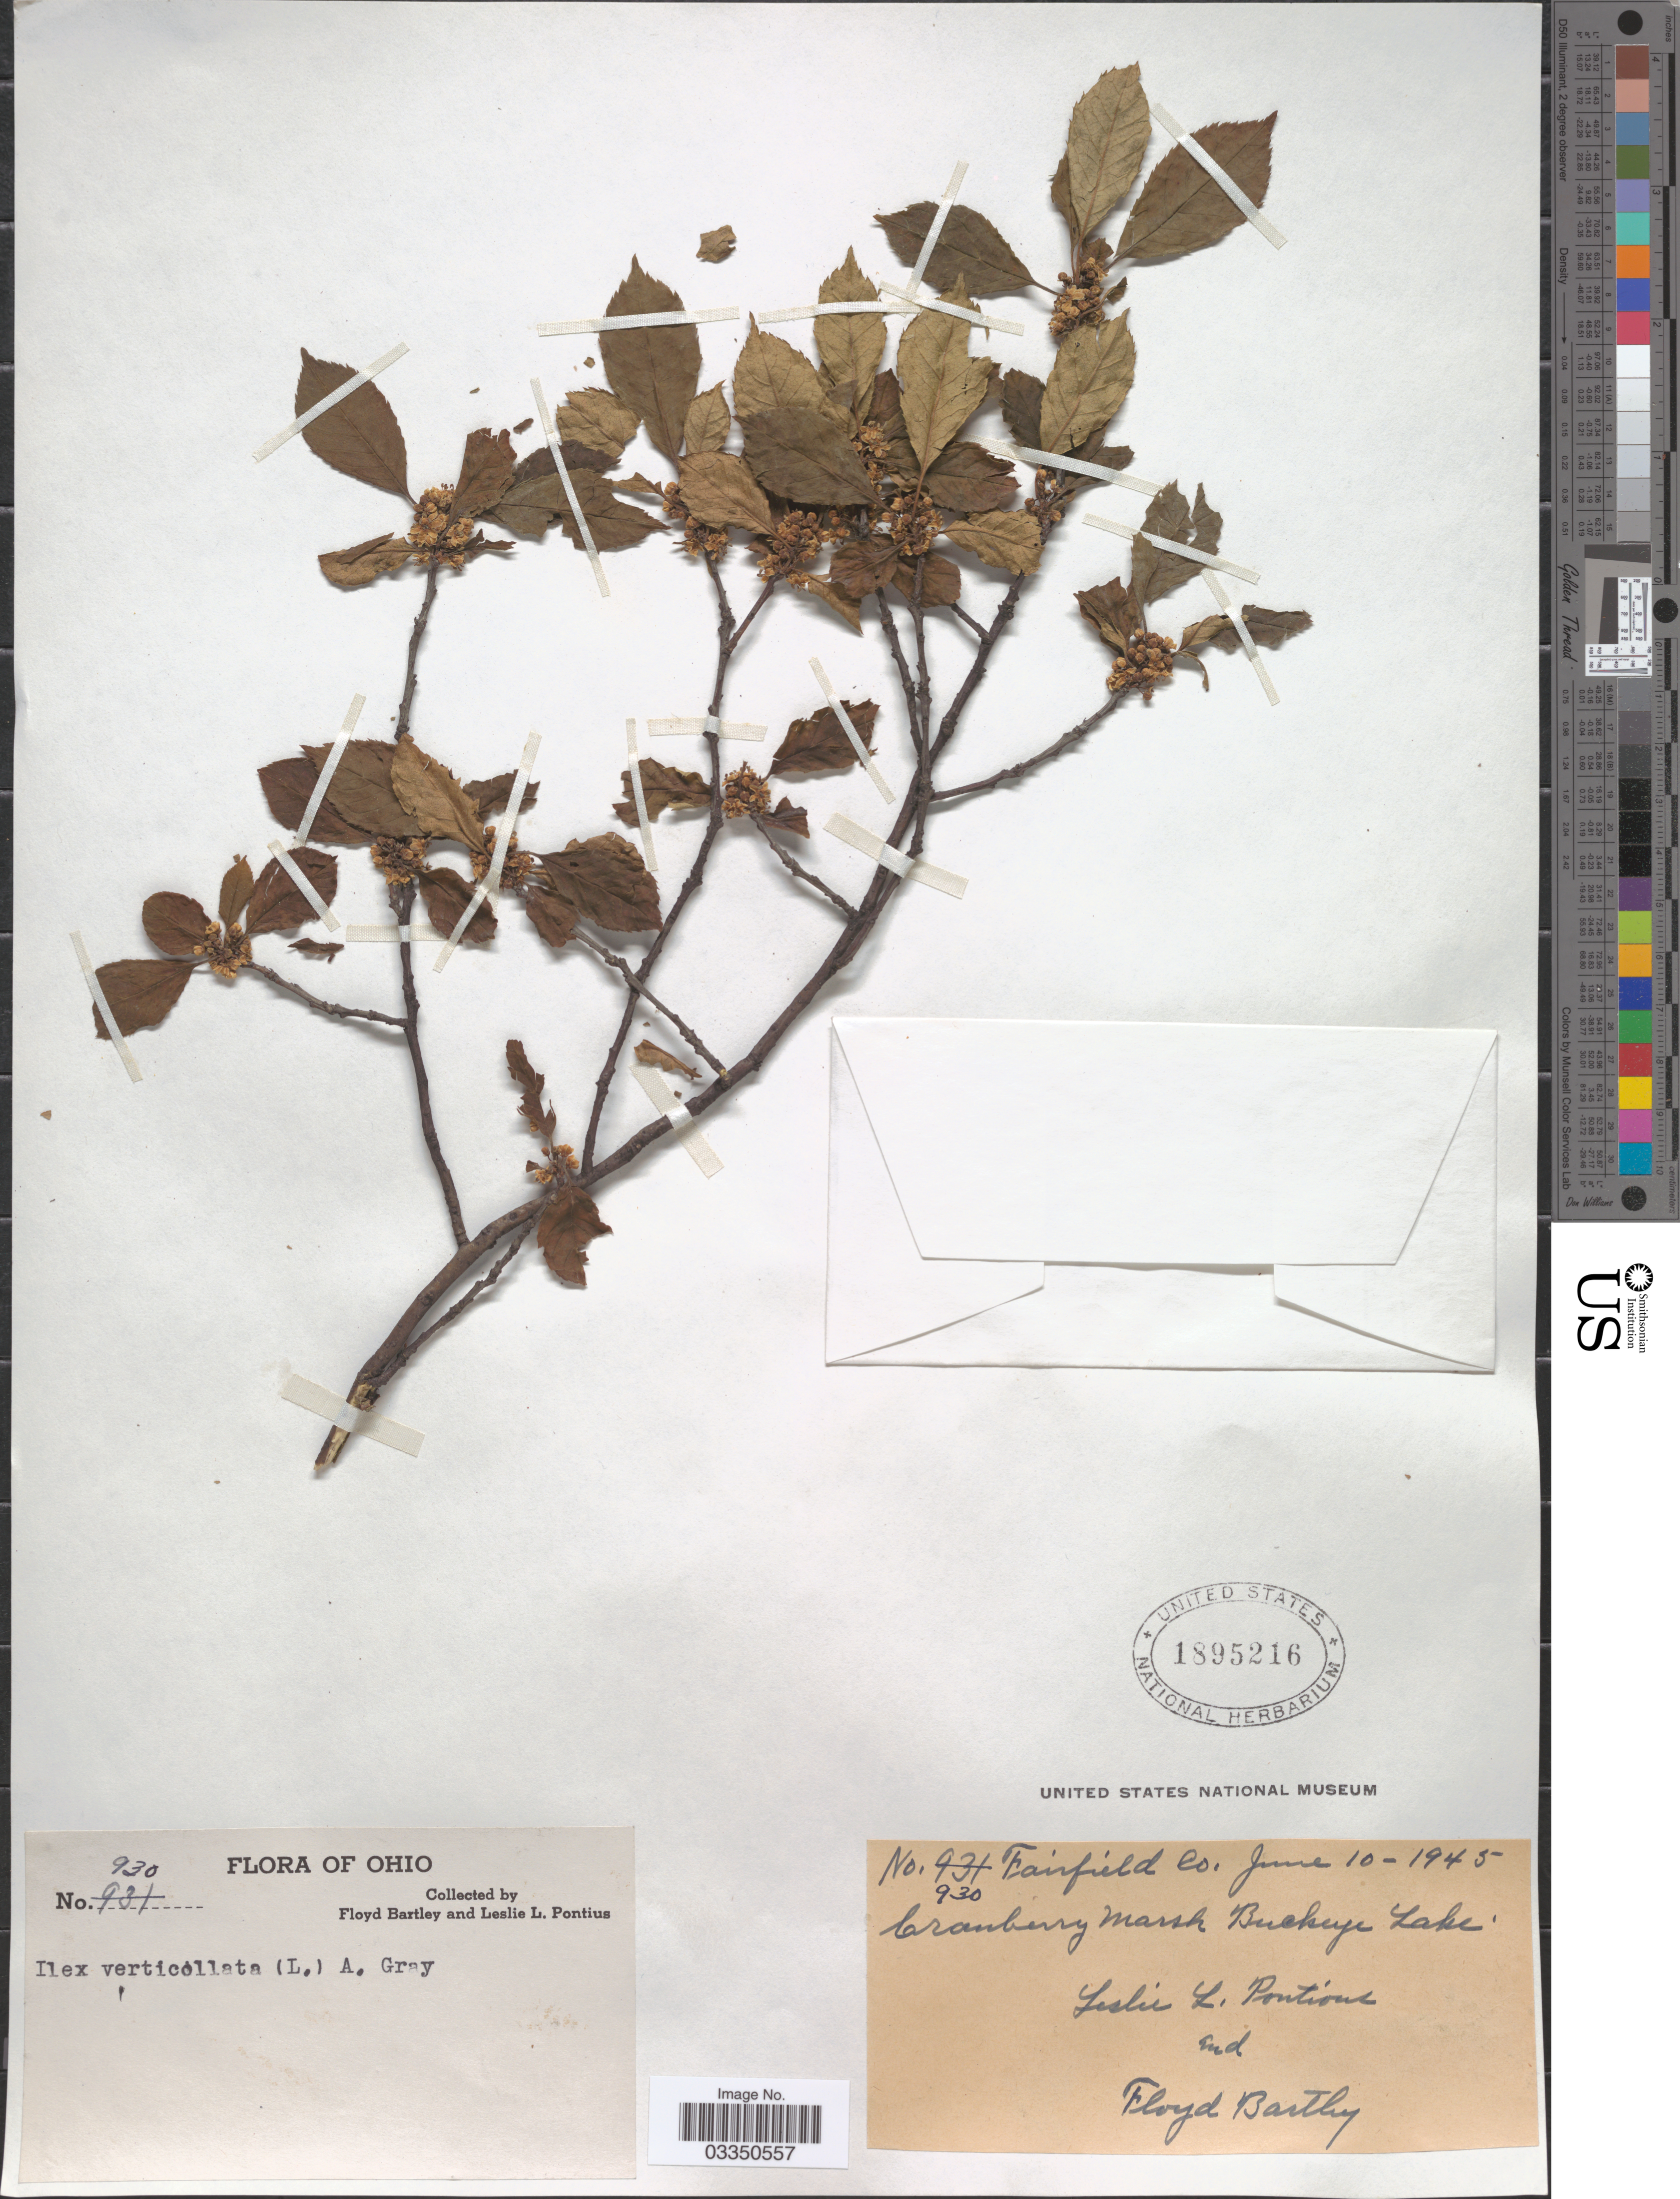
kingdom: Plantae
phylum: Tracheophyta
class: Magnoliopsida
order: Aquifoliales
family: Aquifoliaceae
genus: Ilex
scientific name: Ilex verticillata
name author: (L.) A. Gray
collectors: F. Bartley & L. Pontius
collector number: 930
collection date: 1945-06-10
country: United States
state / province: Ohio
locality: Fairfield Co. Cranberry Marsh Buckeye Lake.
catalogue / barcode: US 1895216